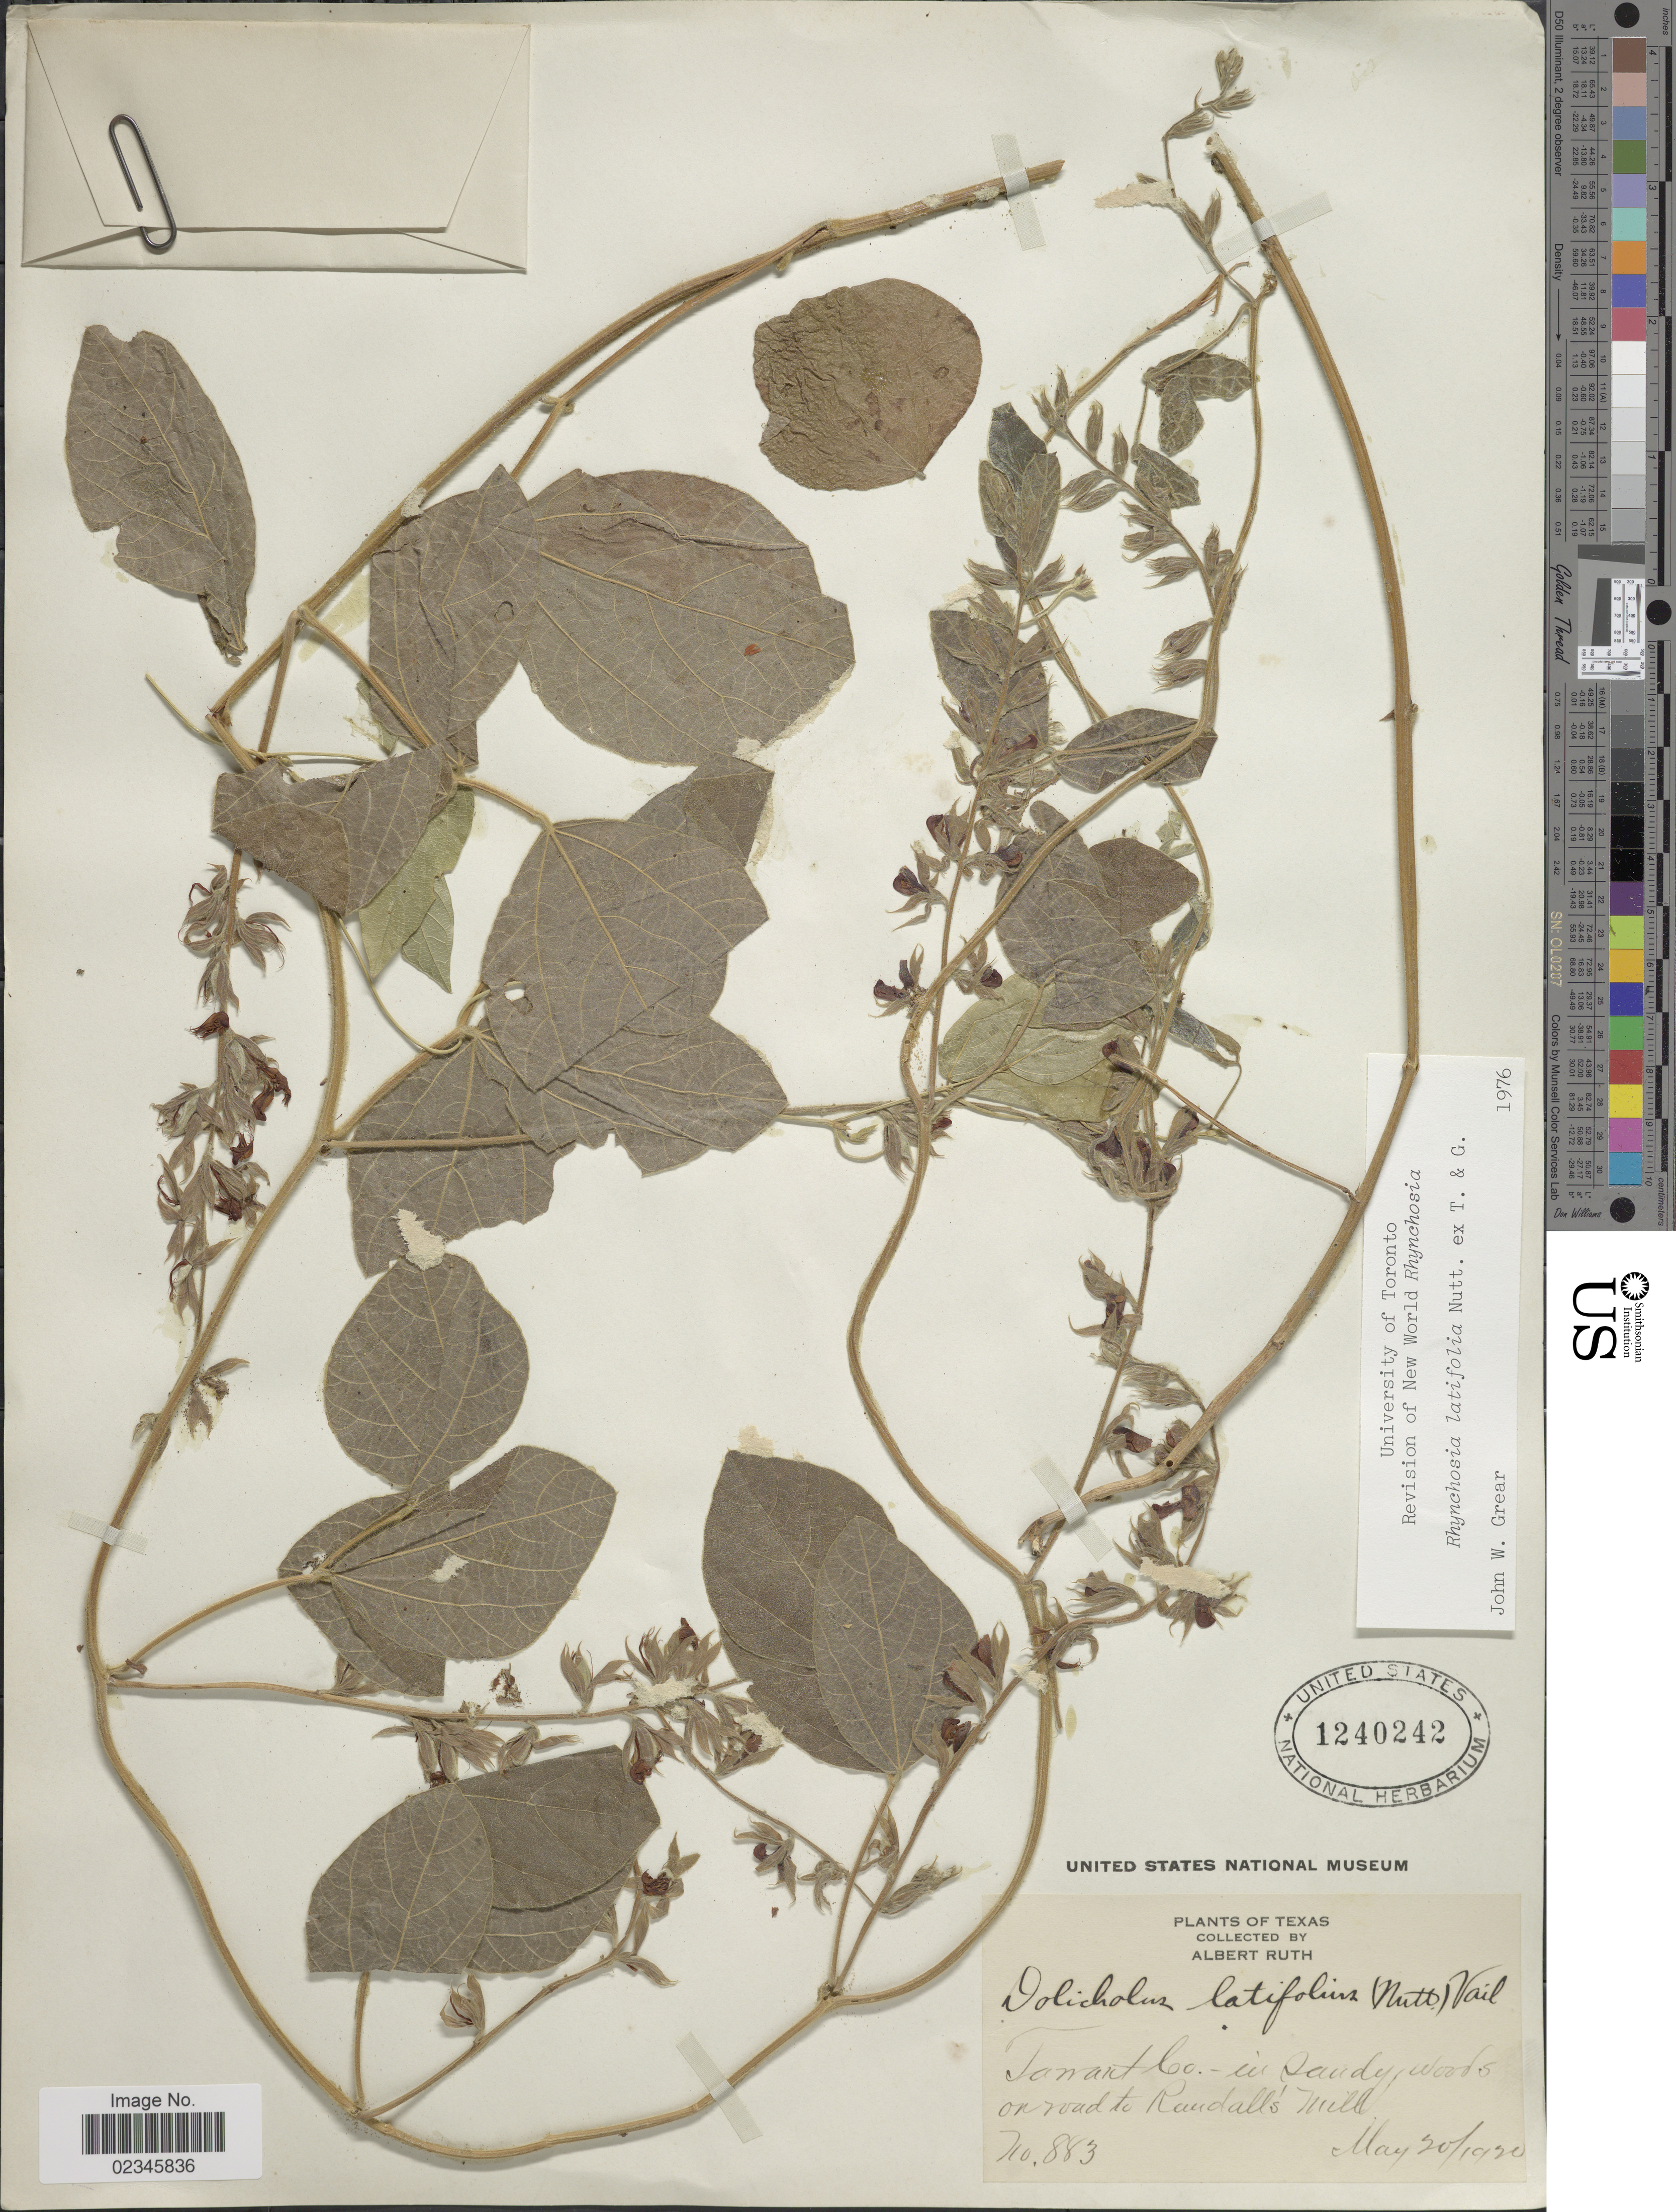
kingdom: Plantae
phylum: Tracheophyta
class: Magnoliopsida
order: Fabales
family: Fabaceae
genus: Rhynchosia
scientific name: Rhynchosia latifolia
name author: Nutt. ex Torr. & A. Gray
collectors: A. Ruth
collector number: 883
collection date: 1920-05-20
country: United States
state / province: Texas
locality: Tarrant Co.-in sandy woods or road to Randall's MIll.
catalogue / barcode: US 1240242